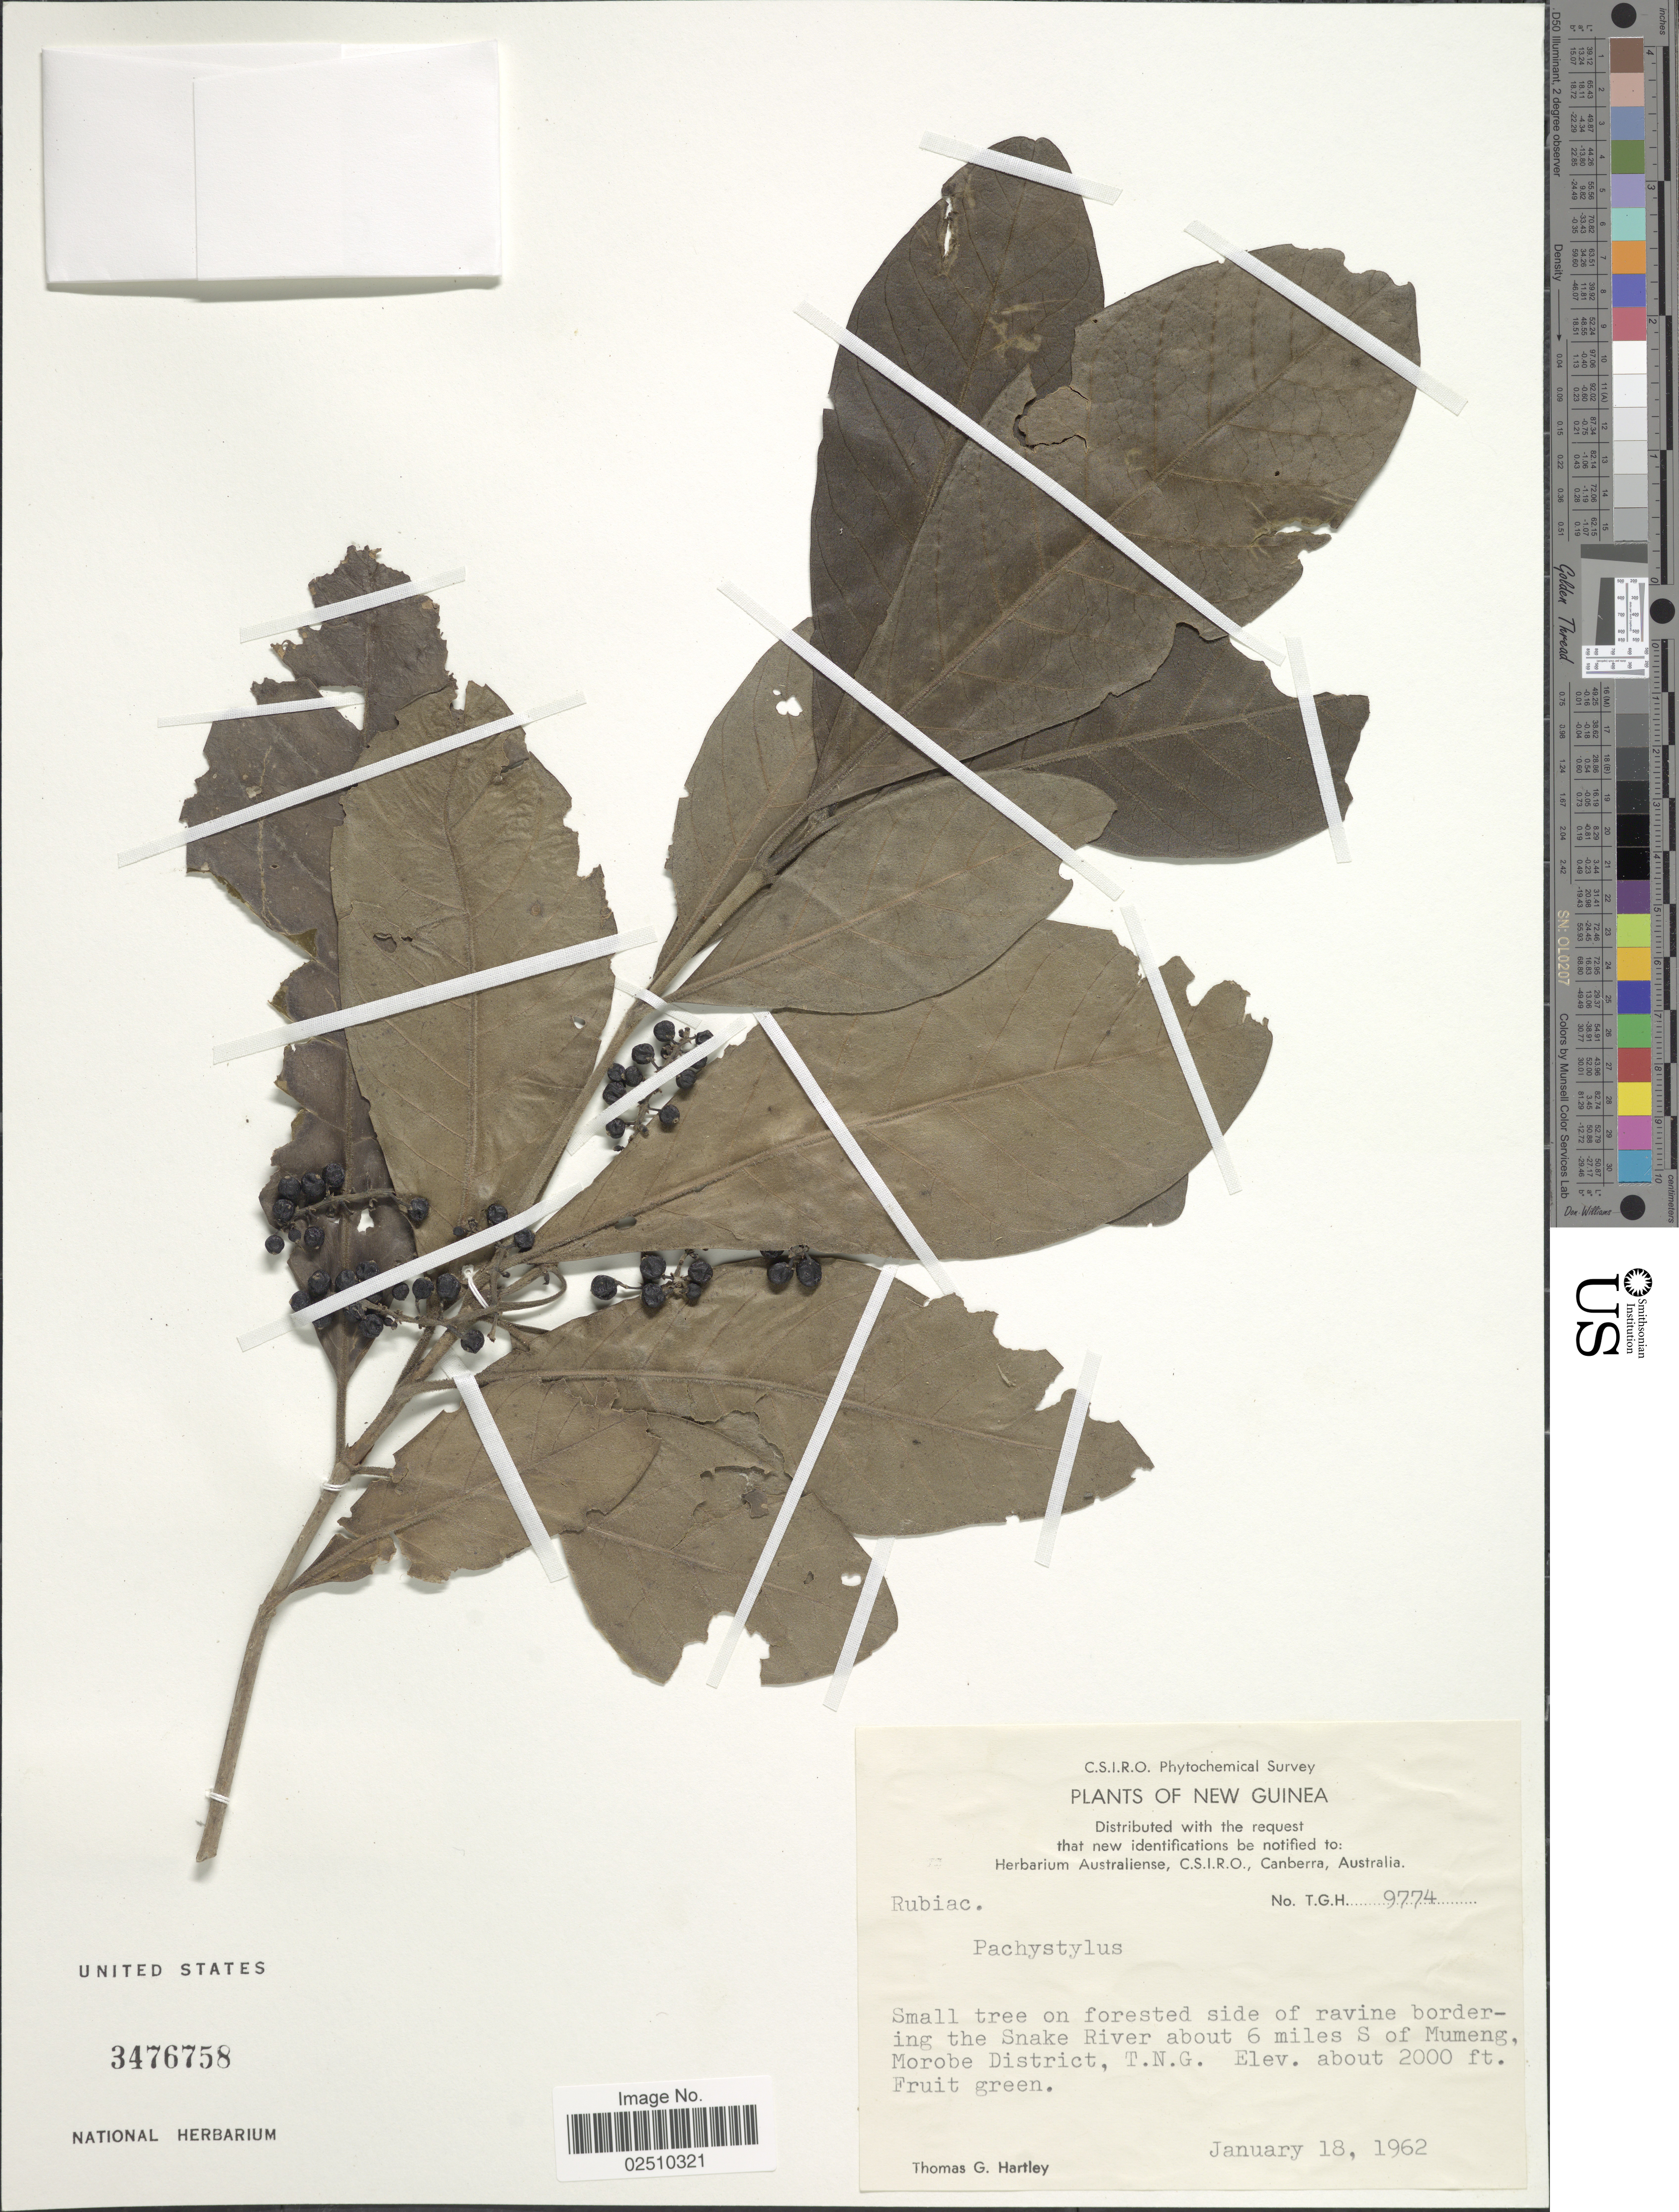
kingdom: Plantae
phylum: Tracheophyta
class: Magnoliopsida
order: Gentianales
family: Rubiaceae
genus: Pachystylus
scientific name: Pachystylus sp.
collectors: T. G. Hartley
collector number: TGH9774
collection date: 1962-01-18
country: Papua New Guinea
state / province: Morobe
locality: New Guinea. Small tree on forested side of ravine bordering the Snake River about 6 miles S of Mumeng. Morobe District, T.N.G.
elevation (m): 610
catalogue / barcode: US 3476758